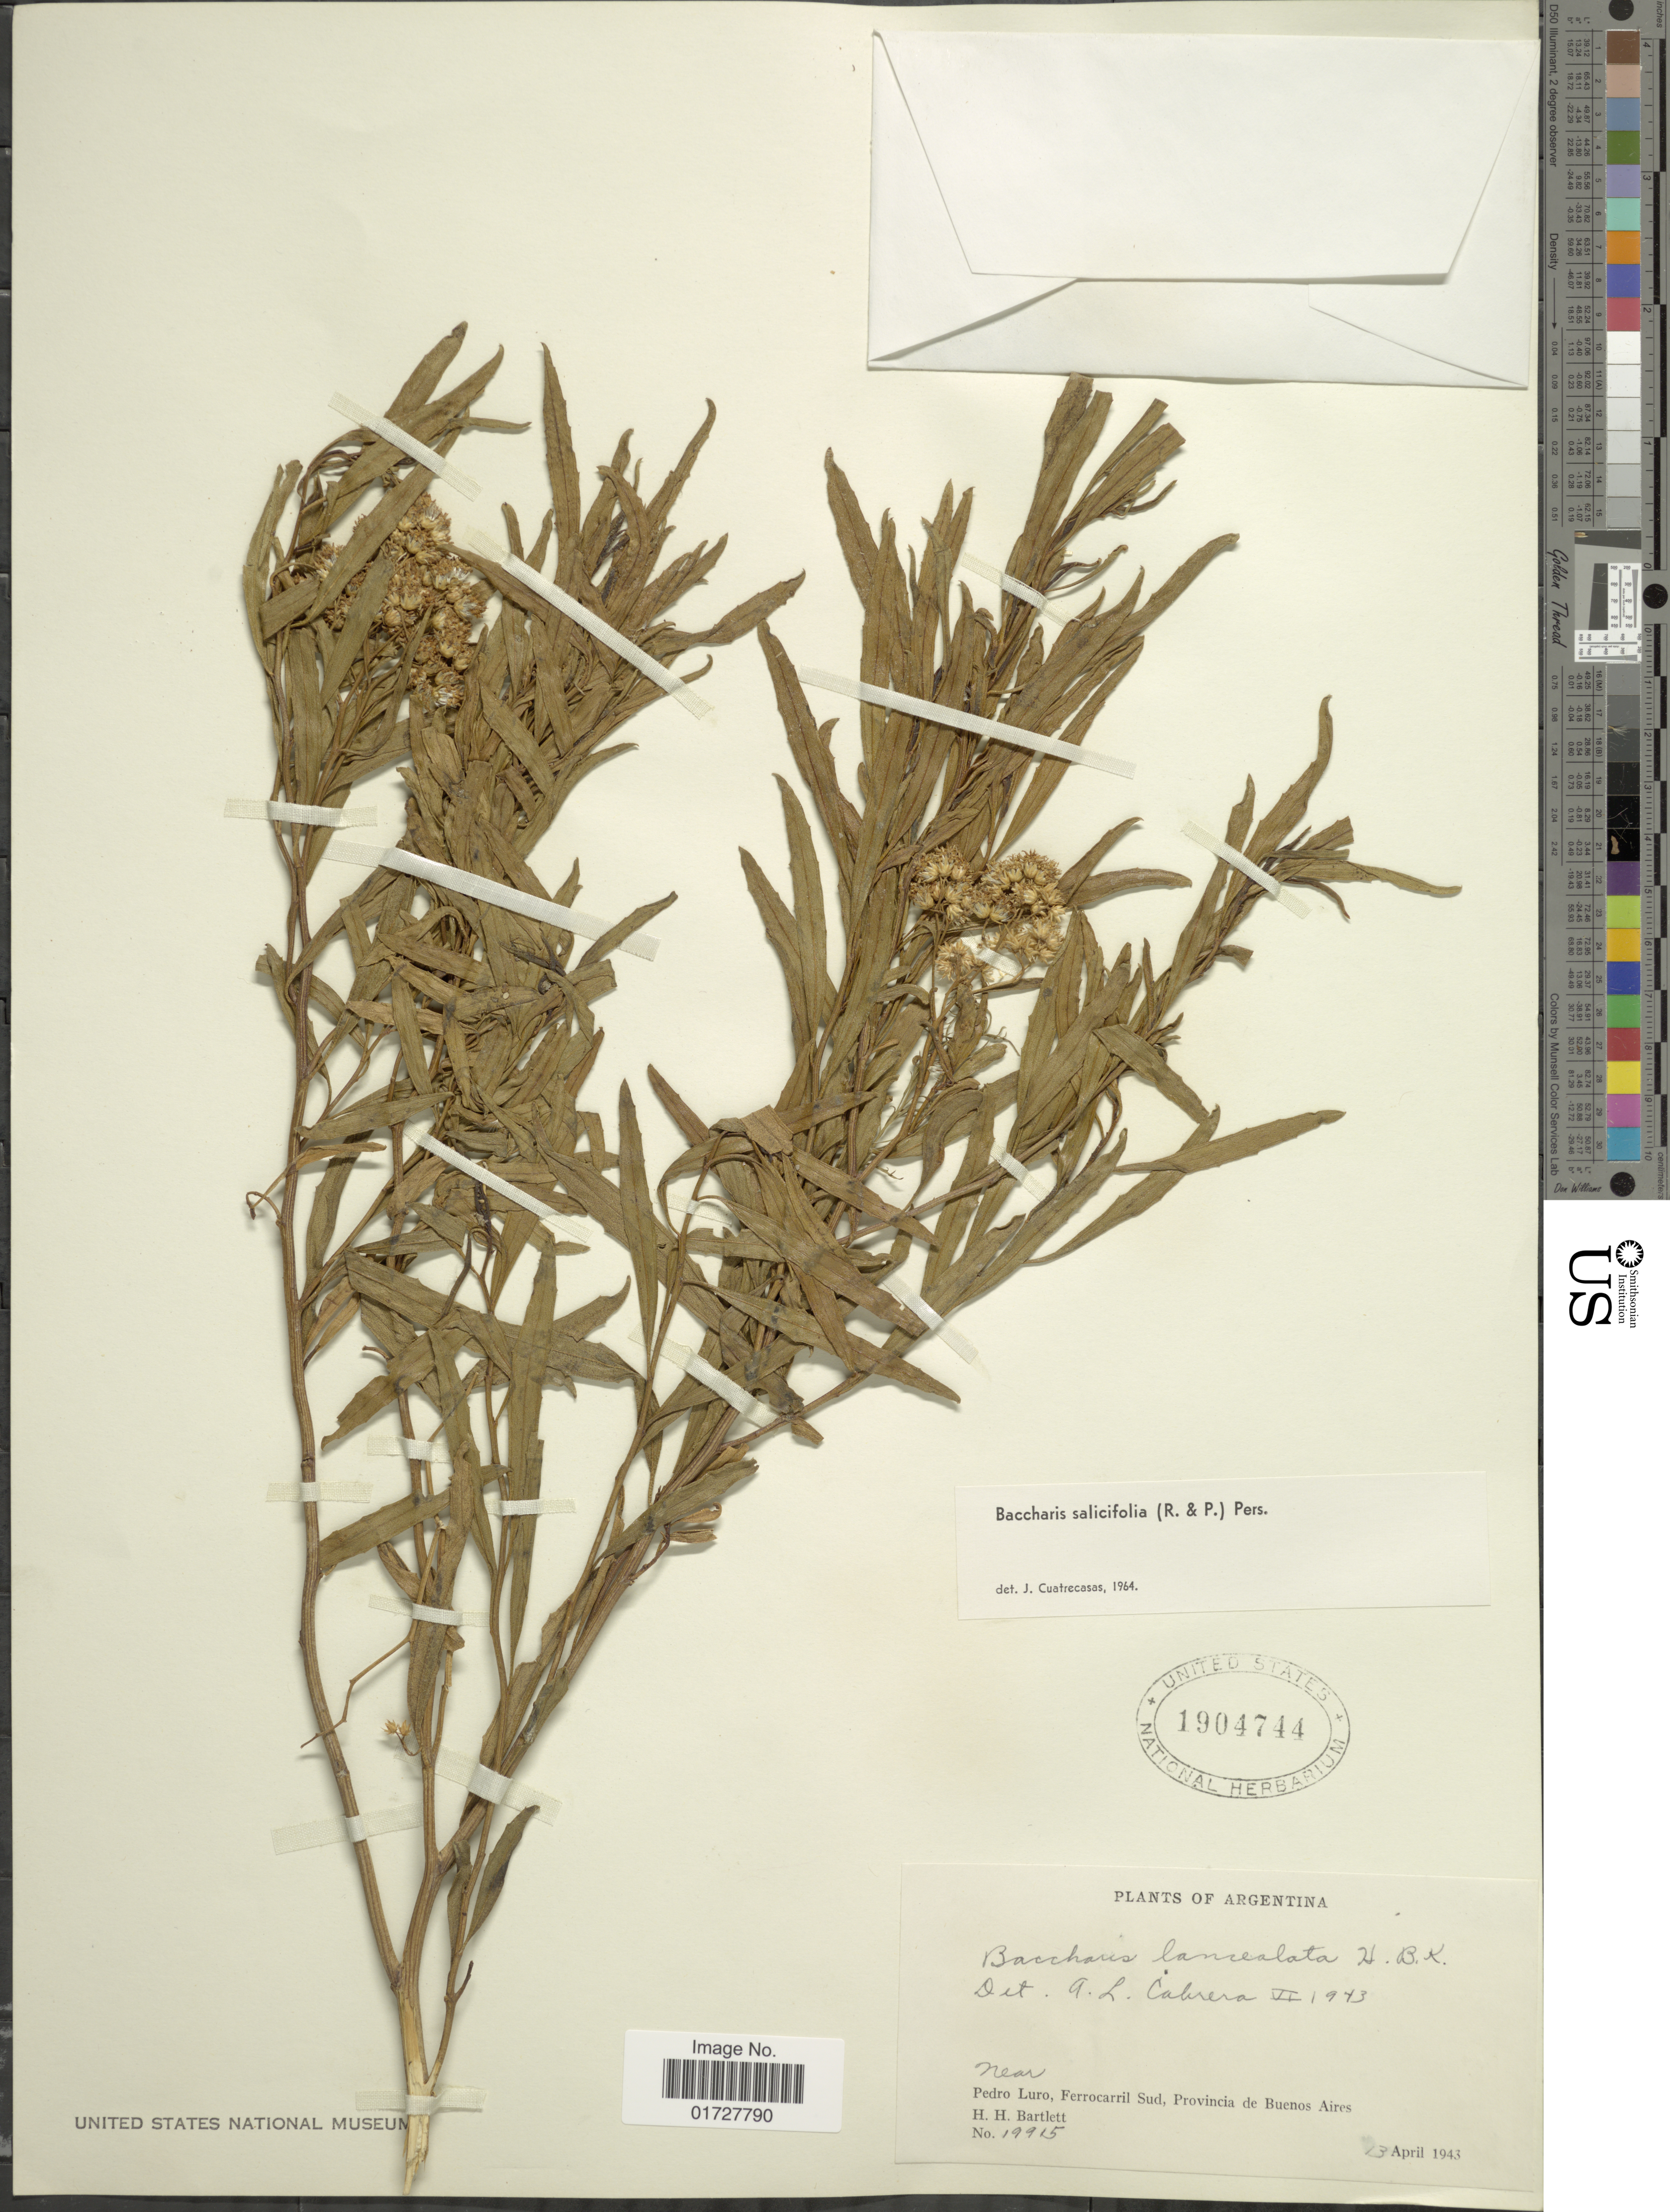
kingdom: Plantae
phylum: Tracheophyta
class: Magnoliopsida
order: Asterales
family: Asteraceae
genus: Baccharis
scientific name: Baccharis salicifolia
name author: (Ruiz & Pav.) Pers.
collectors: H. H. Bartlett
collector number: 19915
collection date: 1943-04-13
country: Argentina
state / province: Buenos Aires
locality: Near Pedro Luro, Ferrocarril Sud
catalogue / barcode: US 1904744